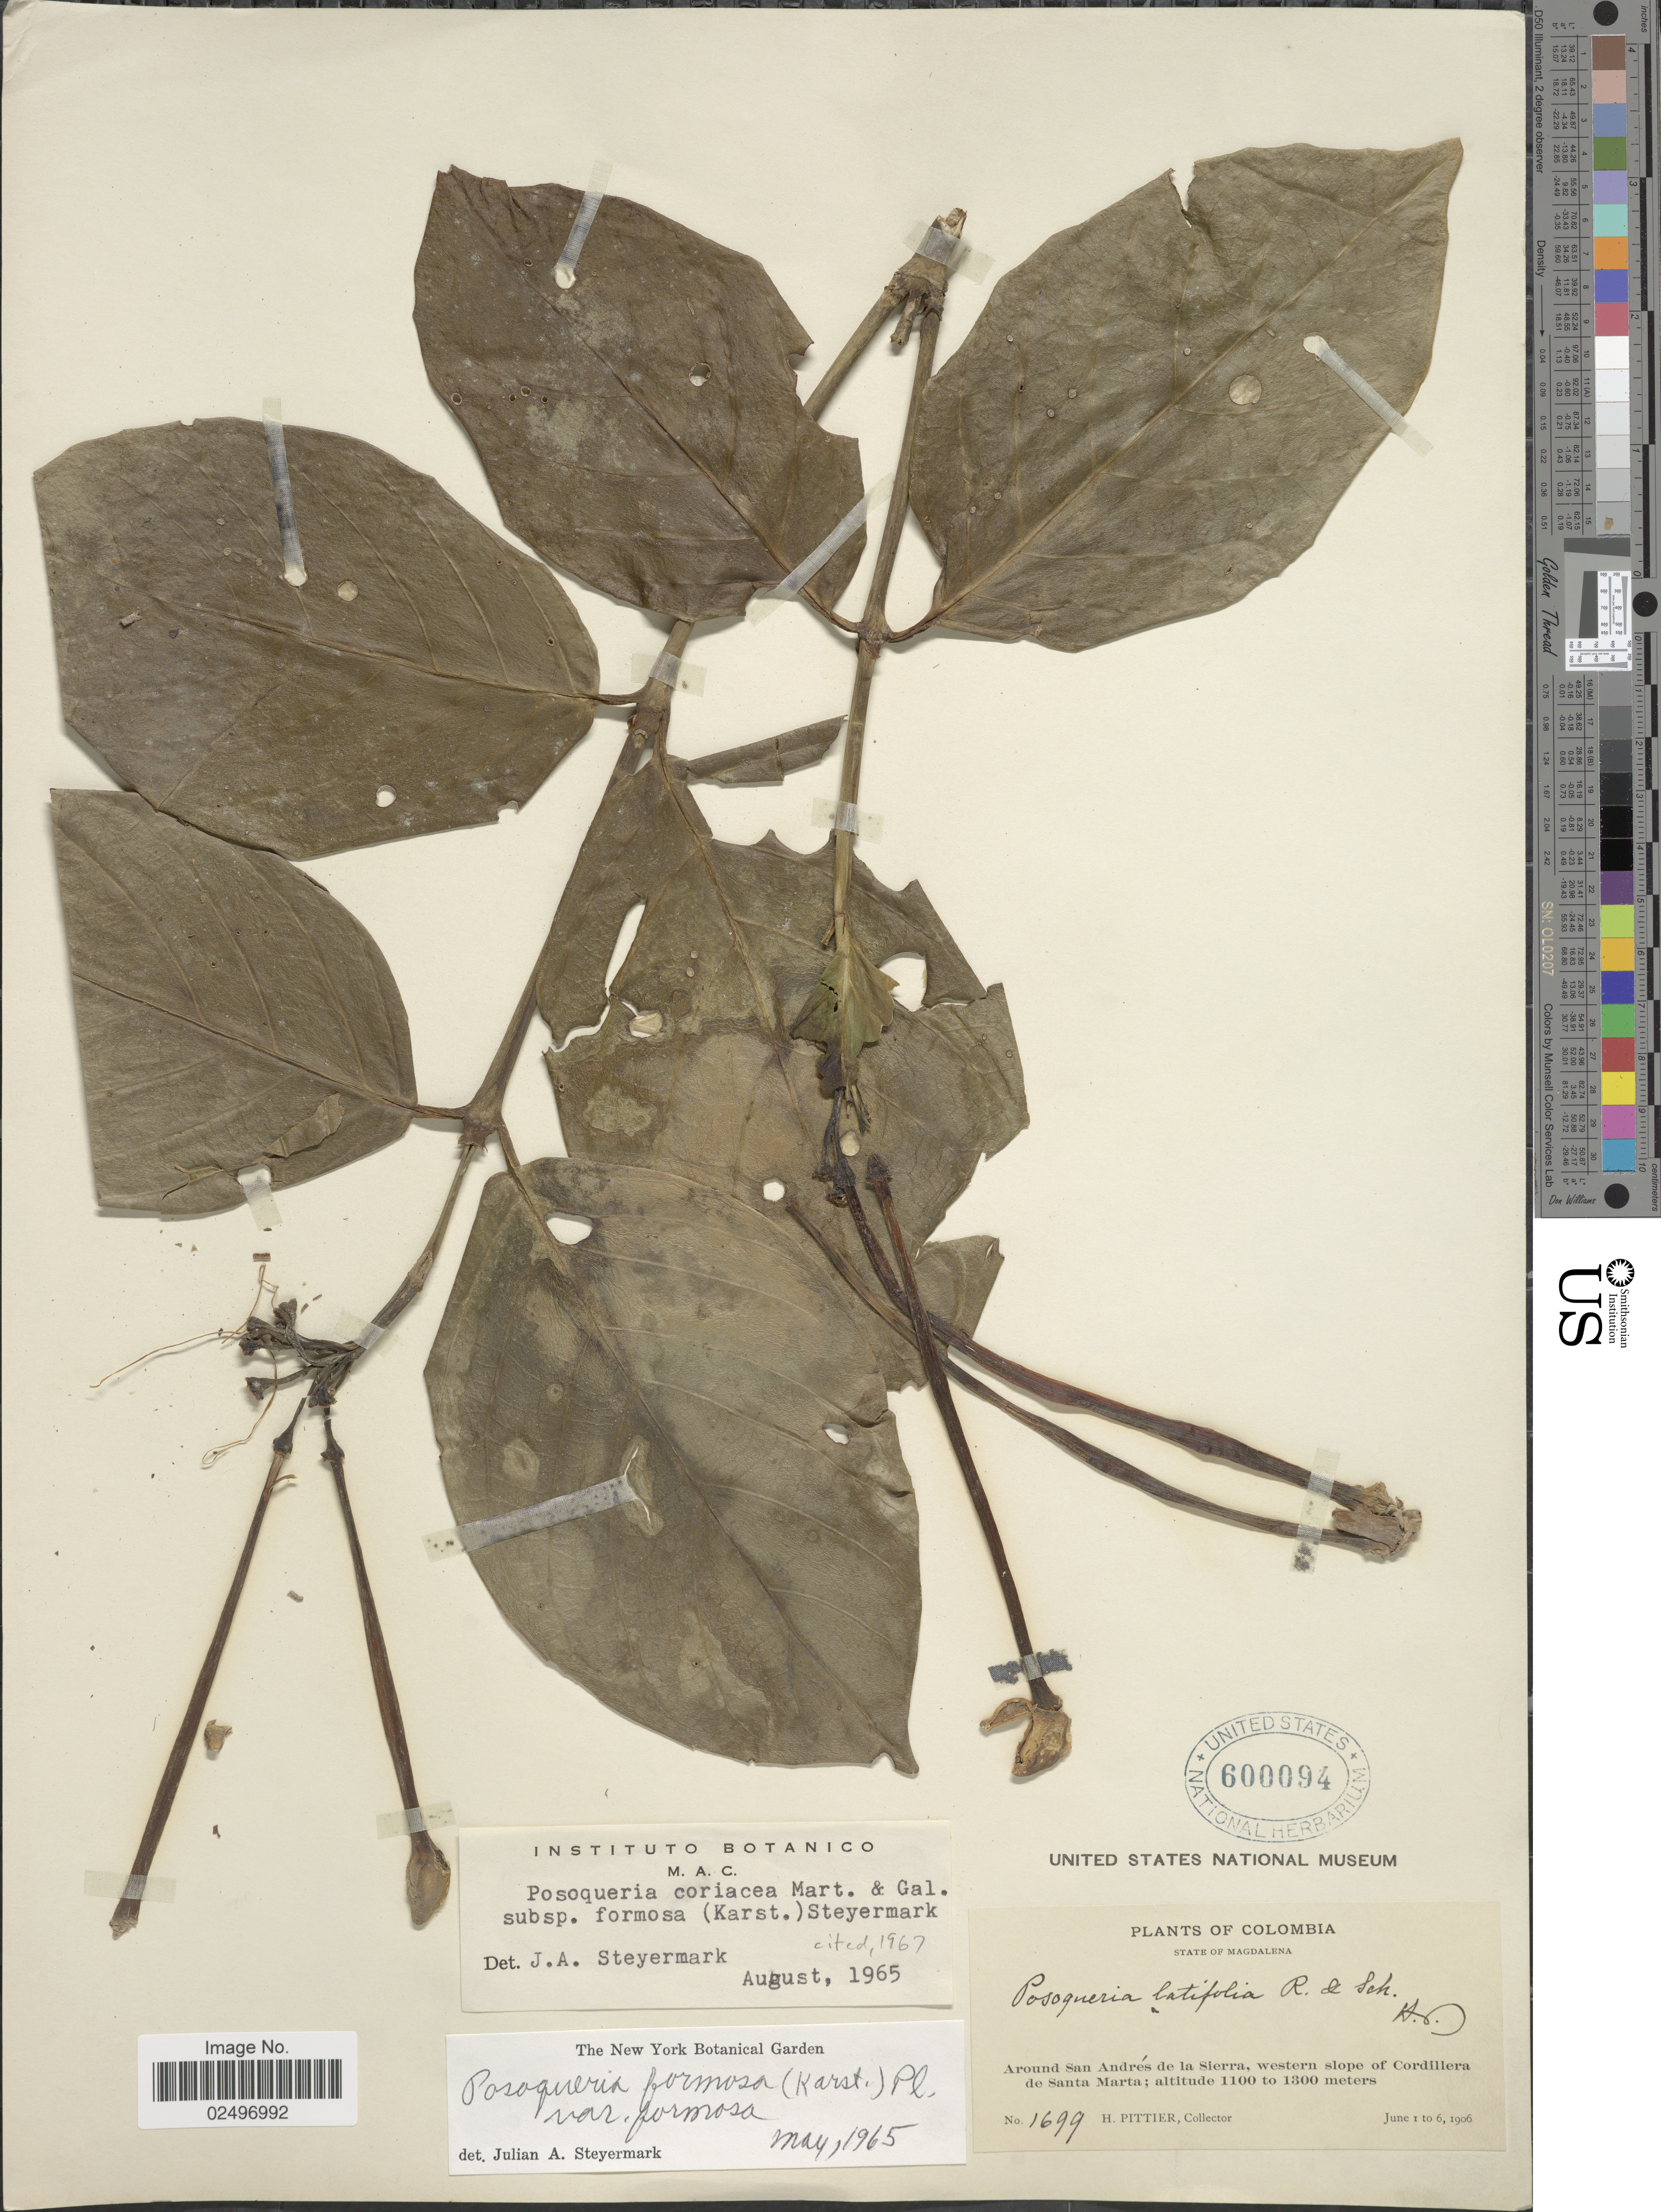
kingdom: Plantae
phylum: Tracheophyta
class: Magnoliopsida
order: Gentianales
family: Rubiaceae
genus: Posoqueria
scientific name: Posoqueria coriacea subsp. formosa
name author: M. Martens & Galeotti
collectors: H. F. Pittier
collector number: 1699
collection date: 1906-06-01/1906-06-06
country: Colombia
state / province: Magdalena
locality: Around San Andrés de la Sierra, western slope of Cordillera de Santa Marta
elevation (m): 1100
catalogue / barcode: US 600094